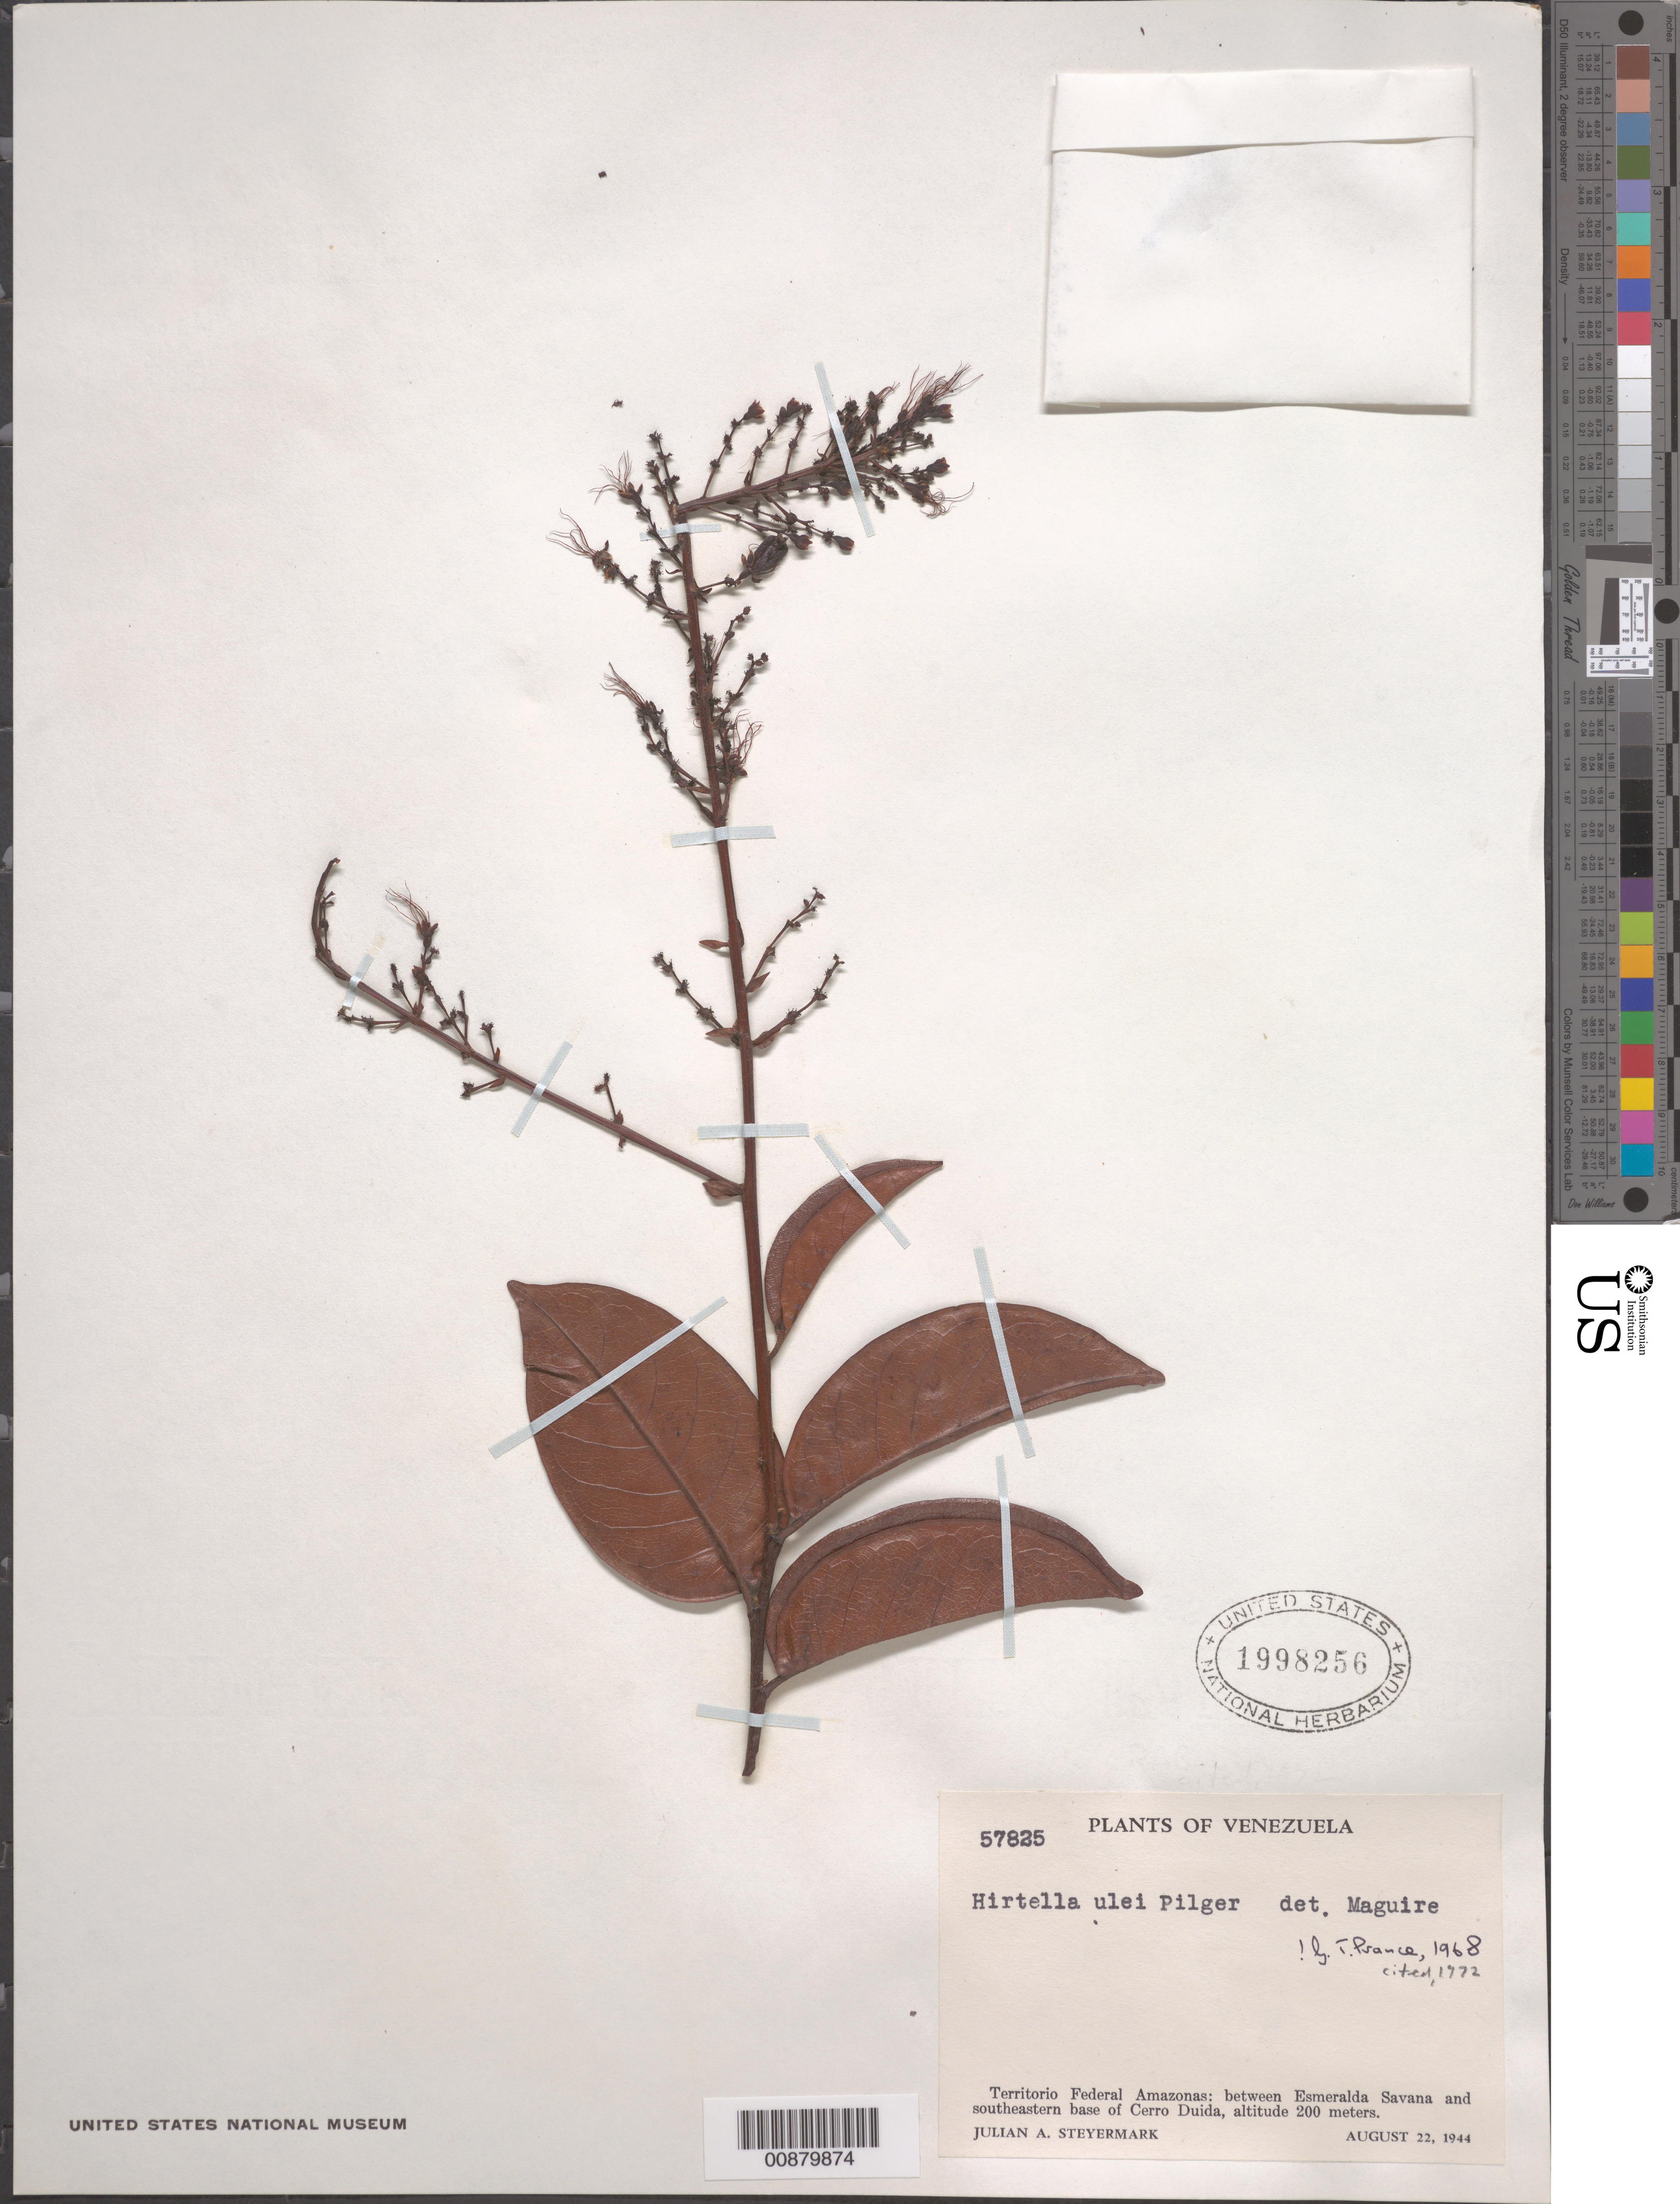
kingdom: Plantae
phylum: Tracheophyta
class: Magnoliopsida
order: Malpighiales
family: Chrysobalanaceae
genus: Hirtella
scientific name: Hirtella ulei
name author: Pilg.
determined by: Prance, G. T.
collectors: J. Steyermark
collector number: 57825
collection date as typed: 22-Aug-44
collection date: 1944-08-22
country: Venezuela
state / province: Amazonas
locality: Cerro Duida, between Esmeralda Savanna and SE Cerro Duida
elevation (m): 200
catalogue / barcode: US 1998256